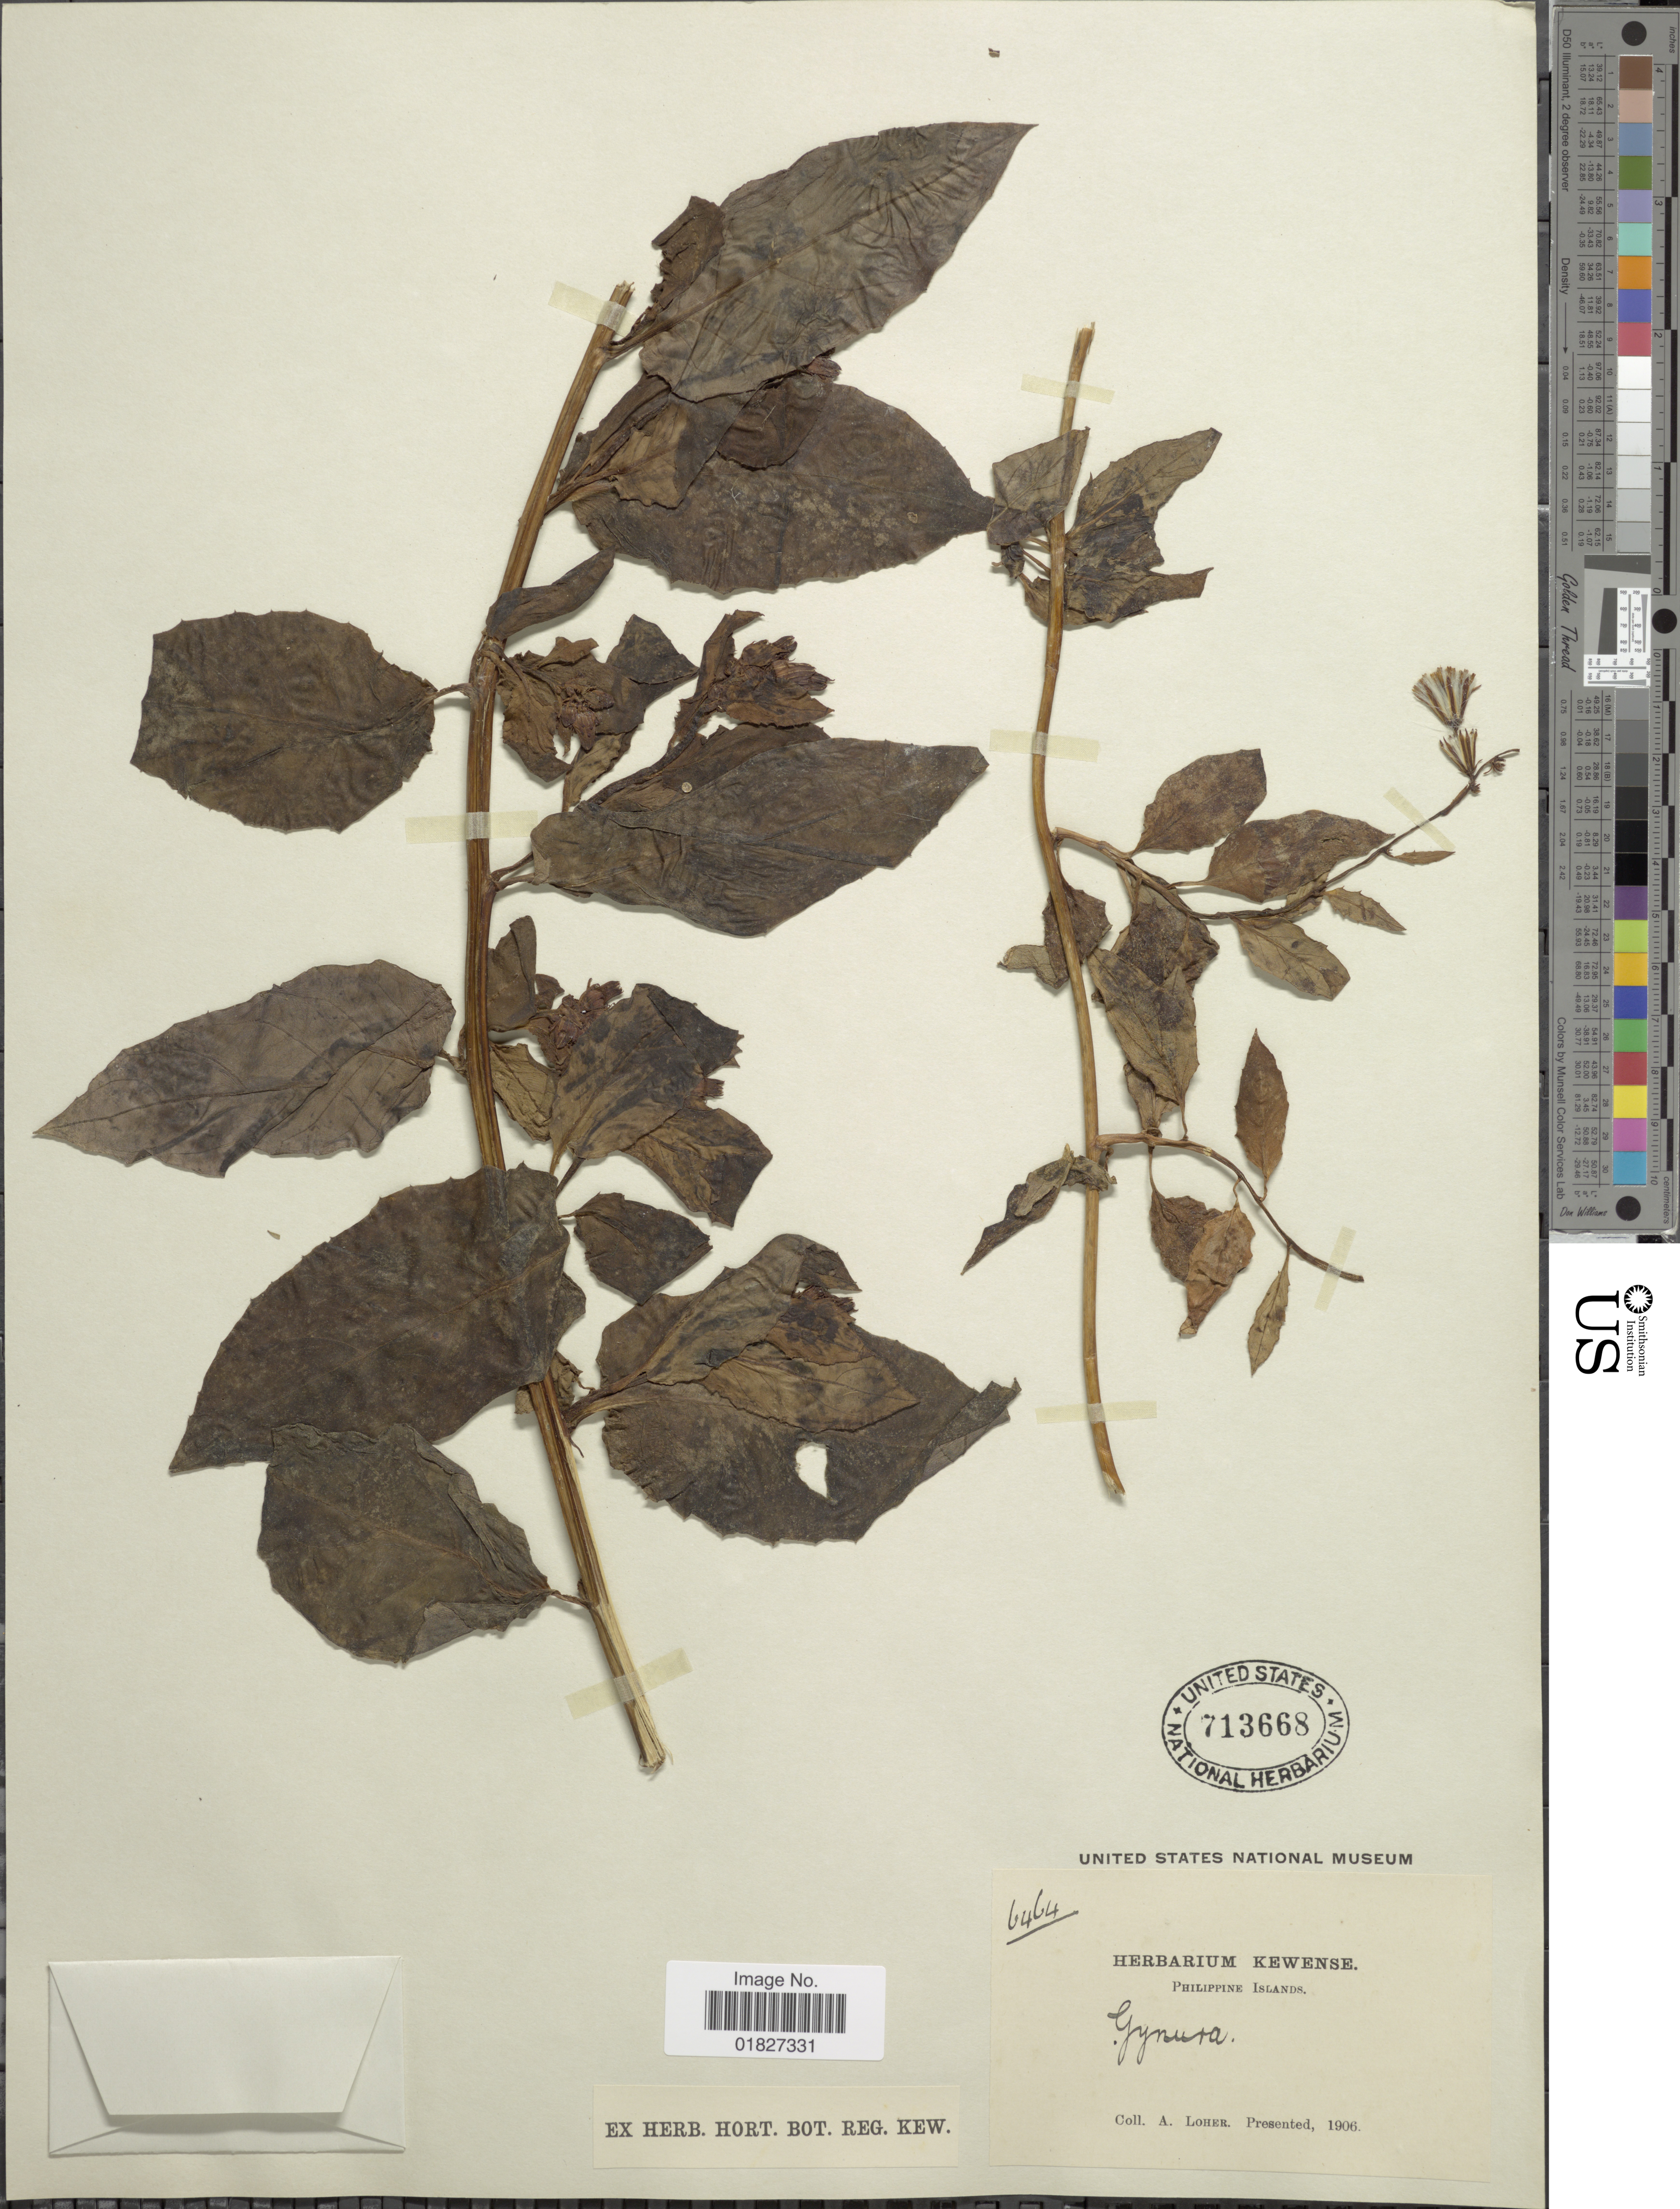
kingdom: Plantae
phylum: Tracheophyta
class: Magnoliopsida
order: Asterales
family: Asteraceae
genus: Gynura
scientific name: Gynura sp.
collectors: A. Loher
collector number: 6464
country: Philippines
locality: Philippine Islands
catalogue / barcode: US 713668